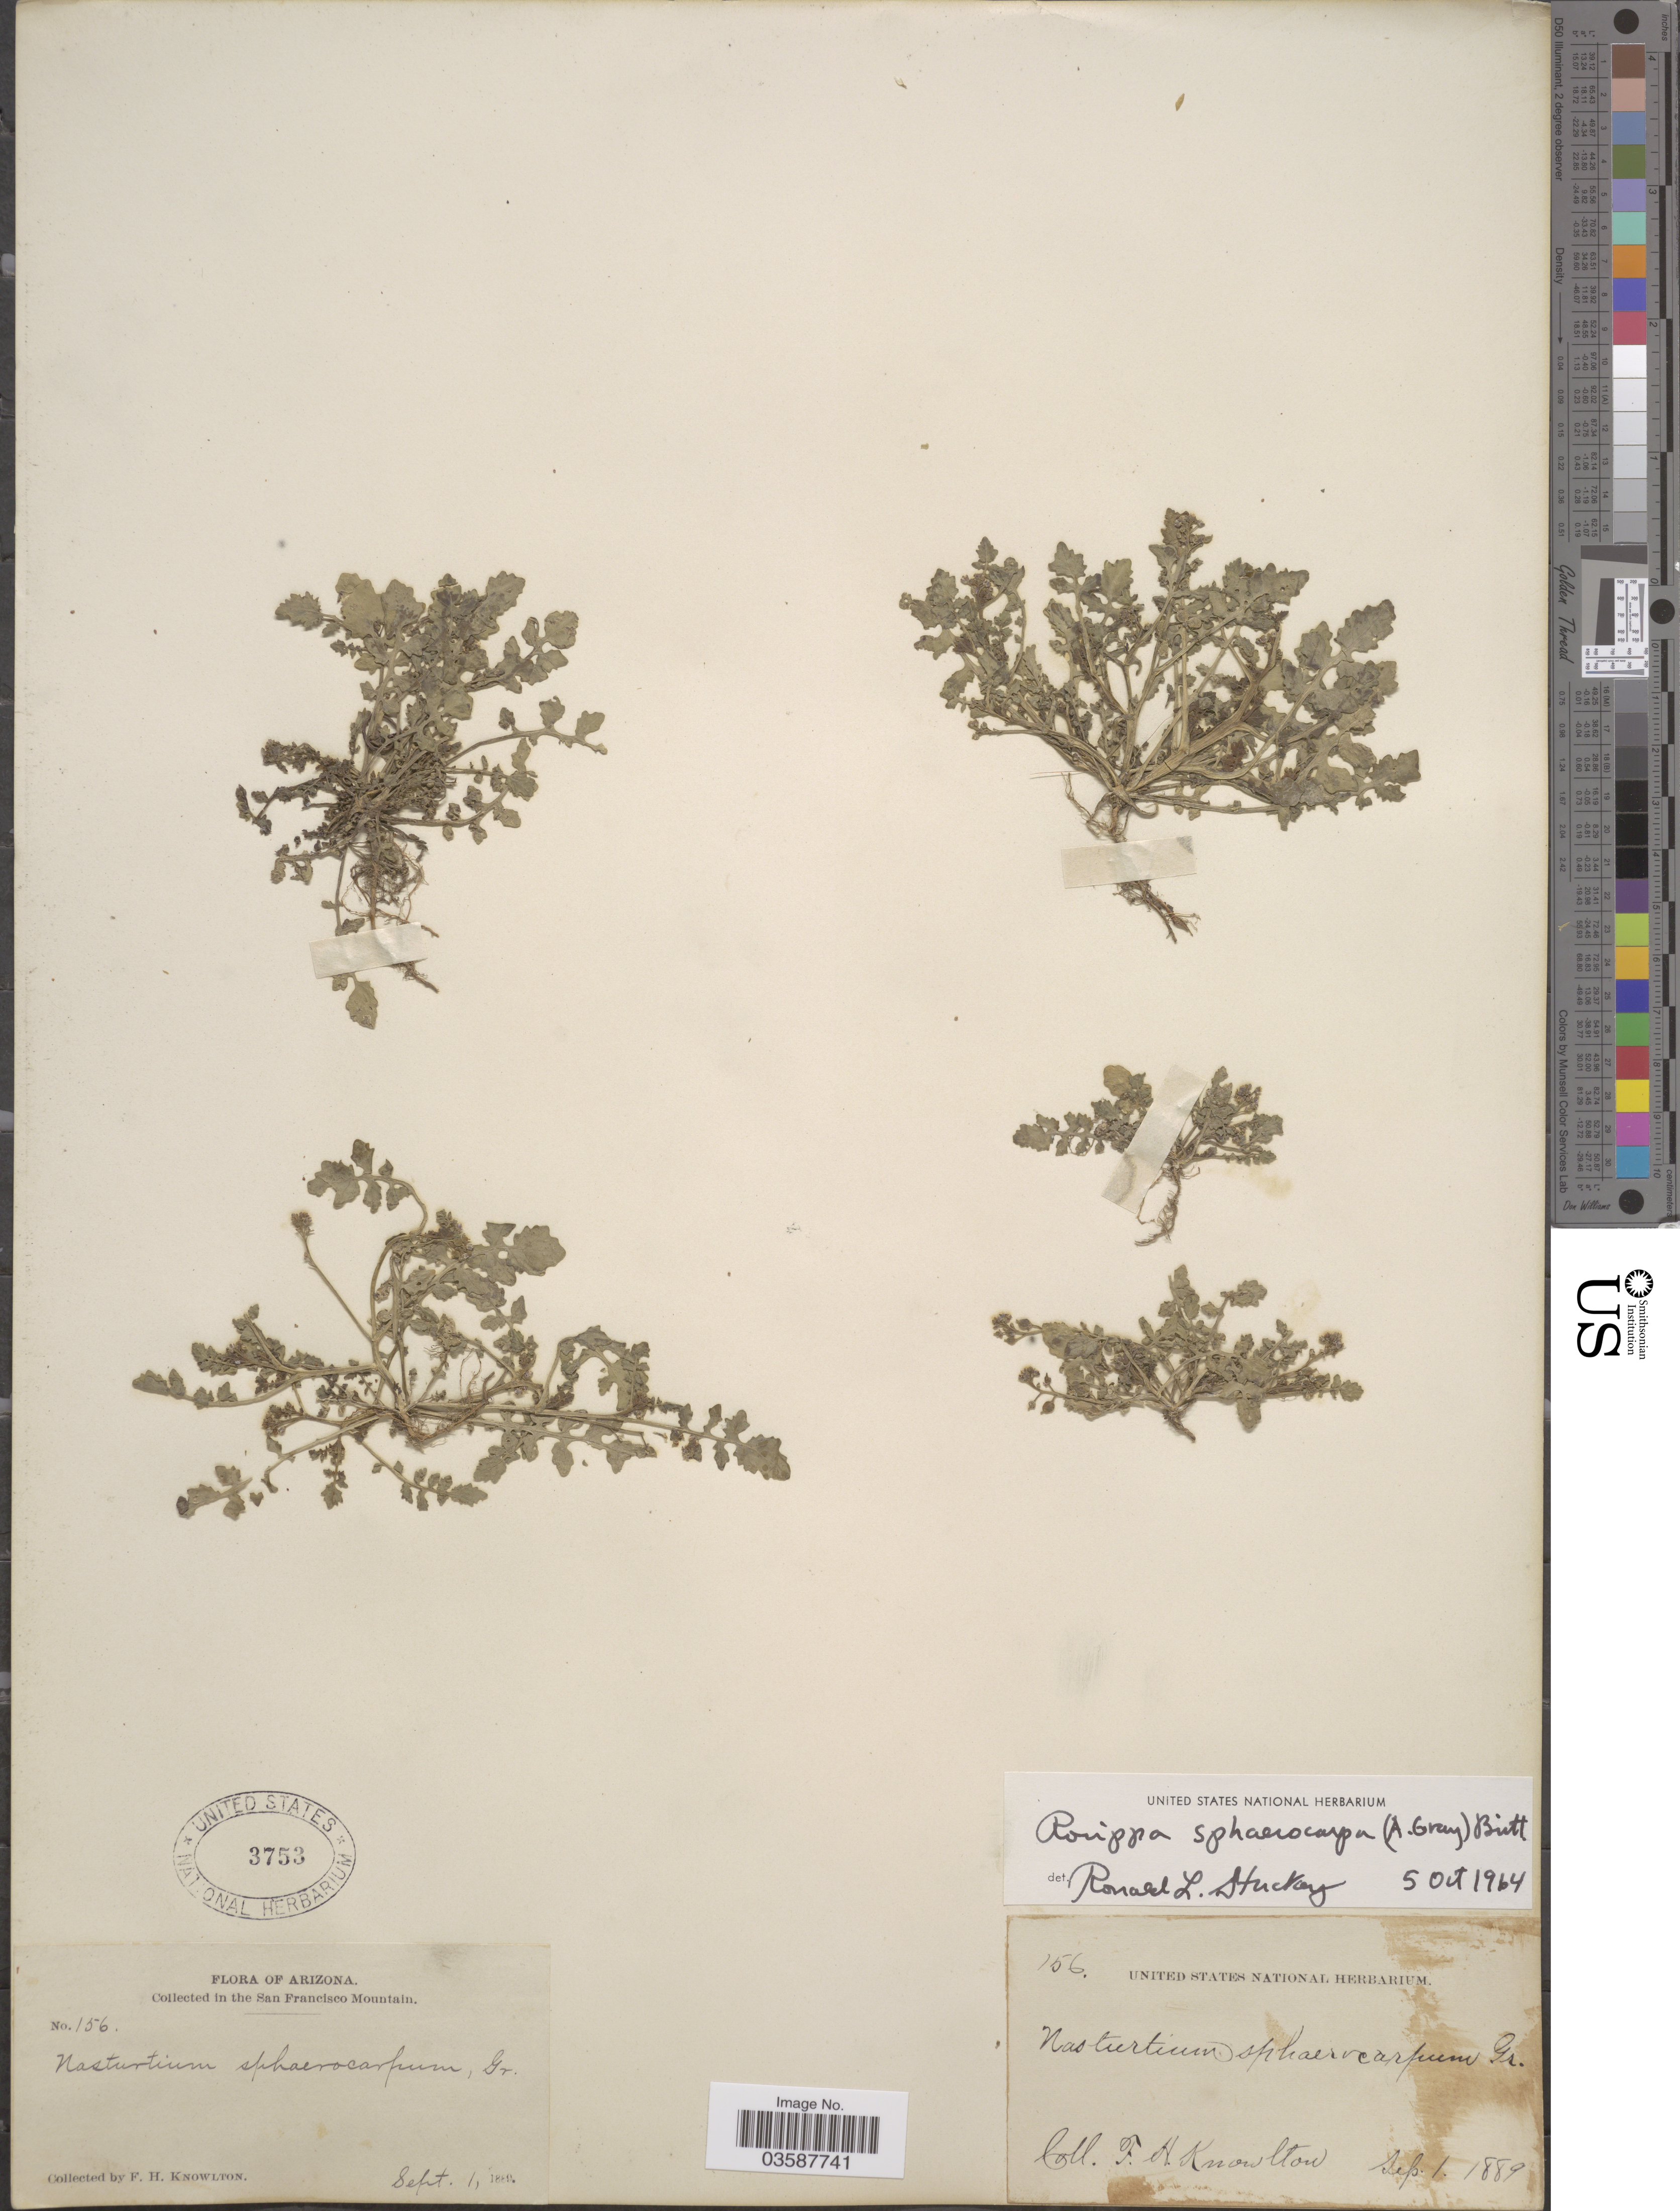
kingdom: Plantae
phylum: Tracheophyta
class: Magnoliopsida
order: Brassicales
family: Brassicaceae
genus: Rorippa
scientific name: Rorippa sphaerocarpa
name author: Britton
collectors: F. H. Knowlton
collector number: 156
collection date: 1889-09-01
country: United States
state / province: Arizona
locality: In the San Francisco Mountain.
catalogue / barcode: US 3753